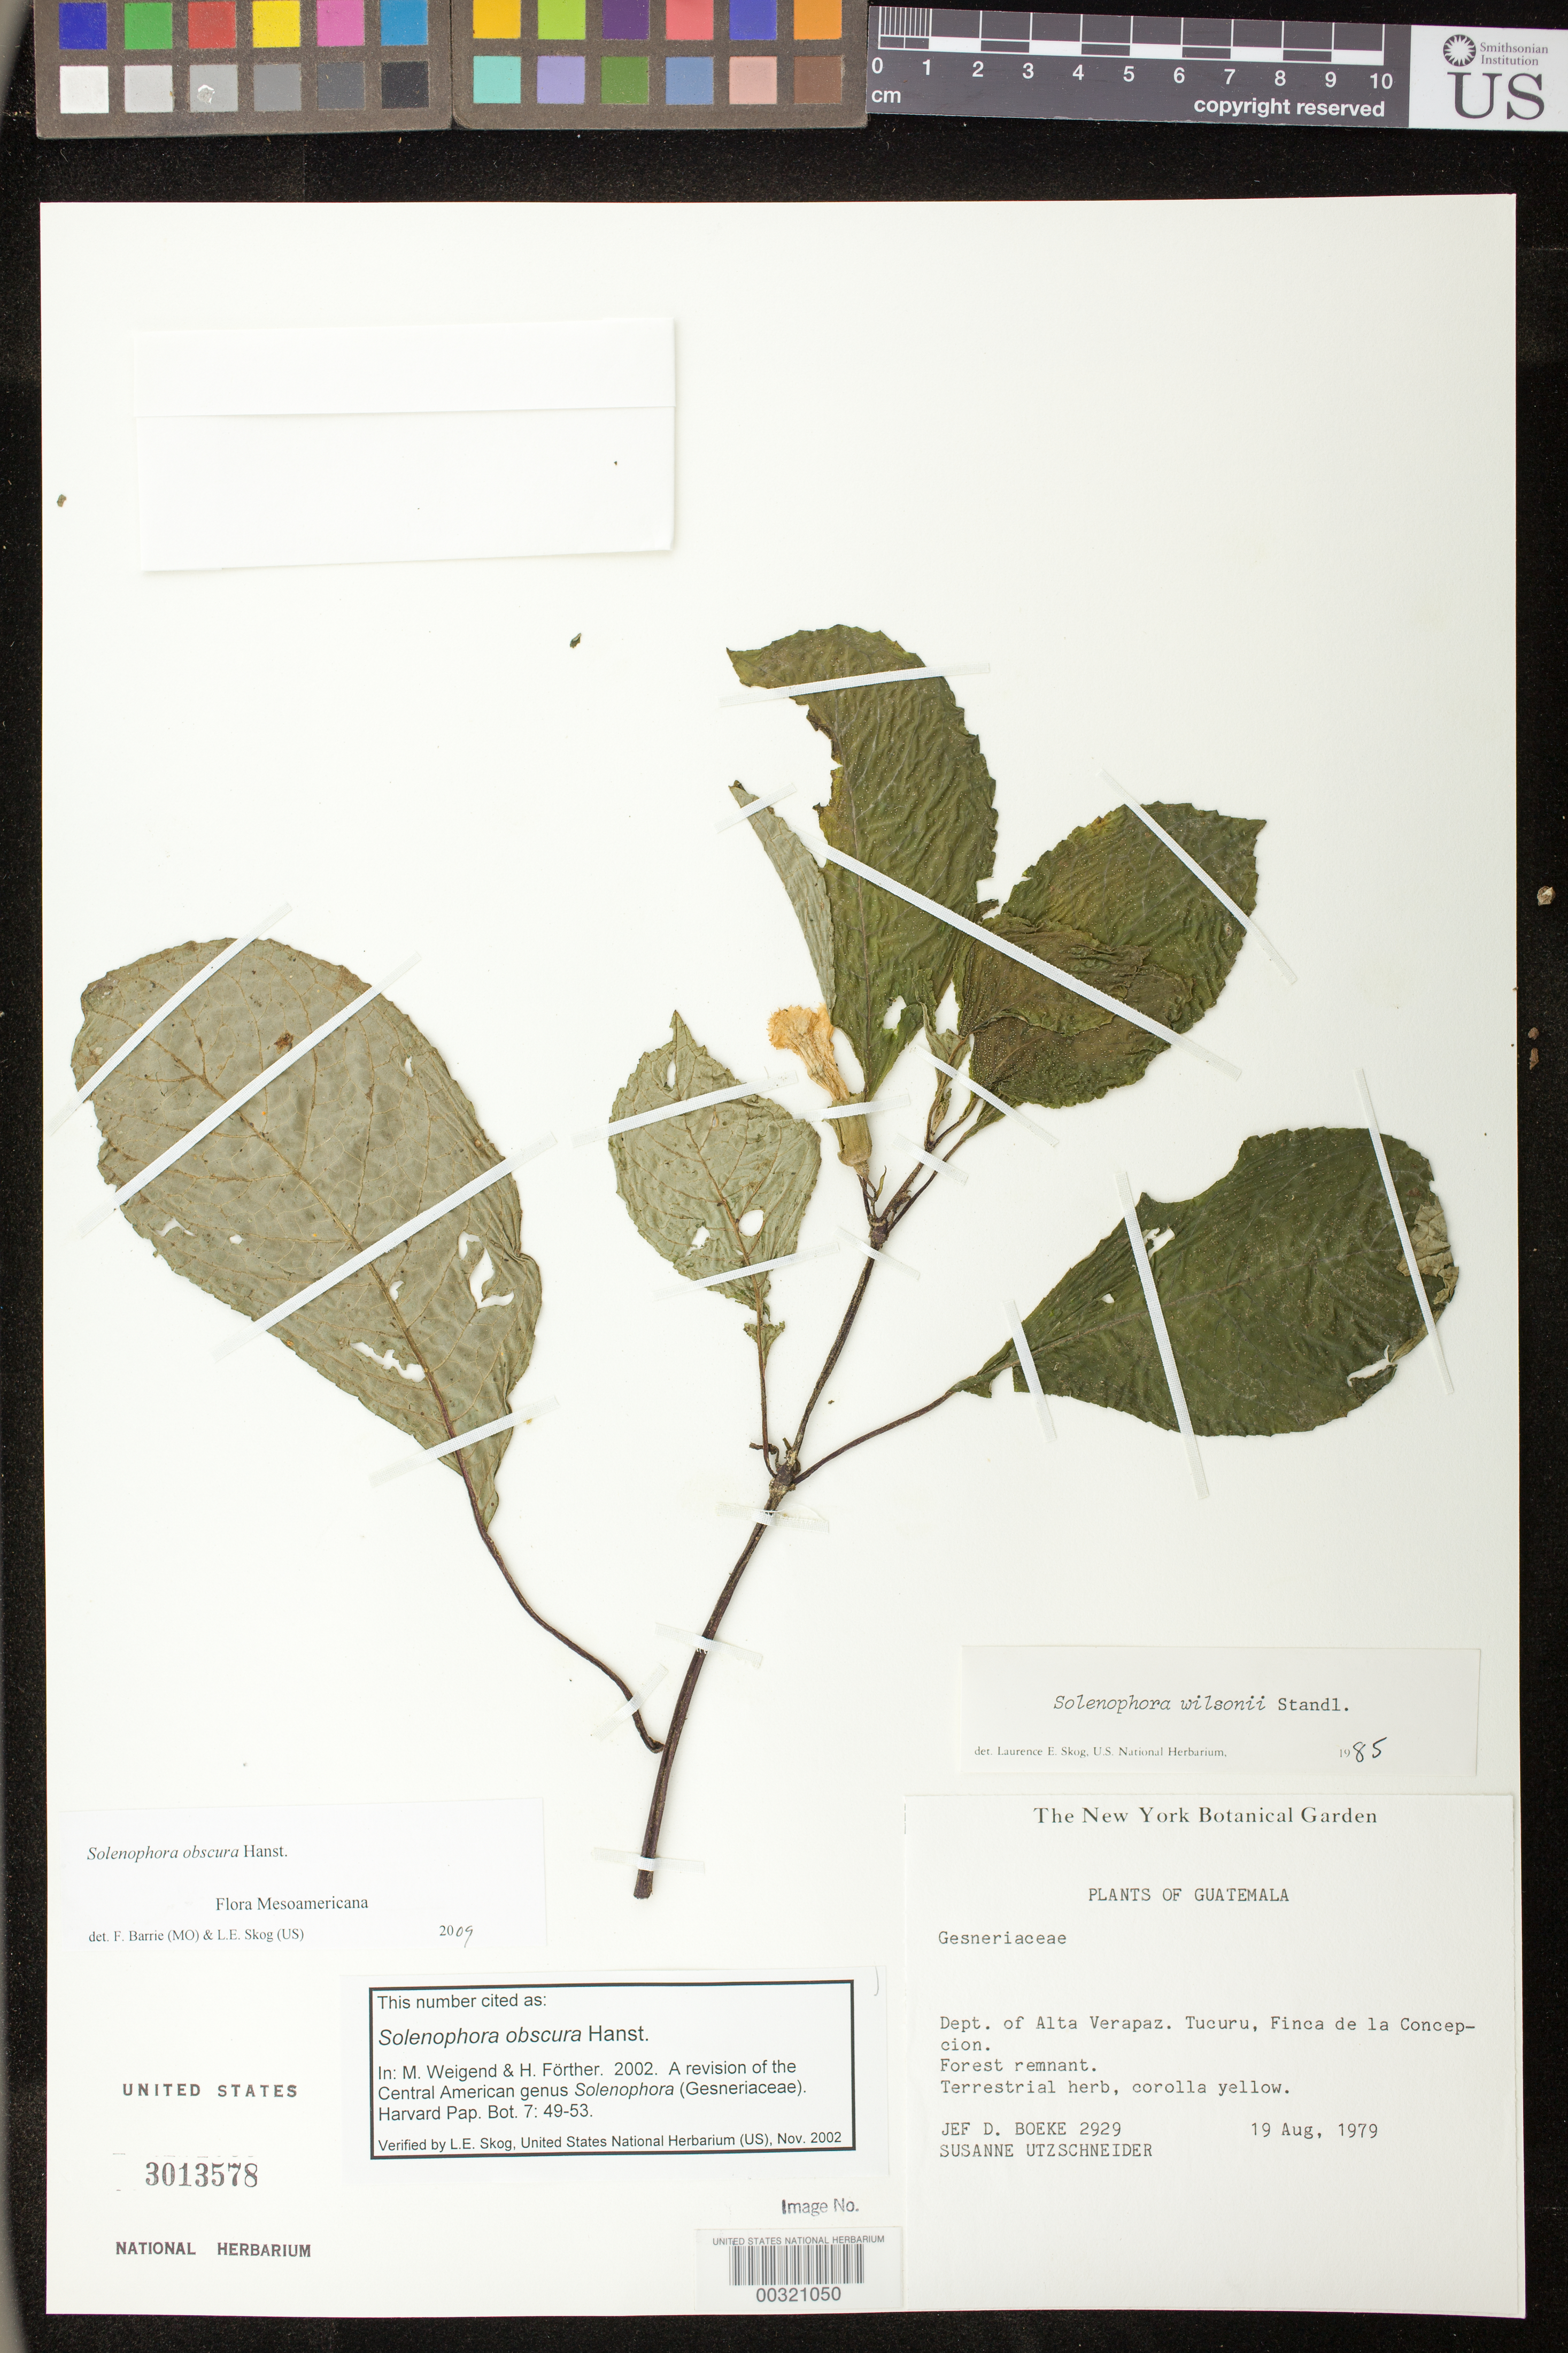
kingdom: Plantae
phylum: Tracheophyta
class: Magnoliopsida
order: Lamiales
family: Gesneriaceae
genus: Solenophora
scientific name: Solenophora obscura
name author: Hanst.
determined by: Weigend; Förther, Harald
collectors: J. D. Boeke & S. Utzschneider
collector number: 2929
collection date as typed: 19 Aug 1979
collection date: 1979-08-19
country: Guatemala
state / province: Alta Verapaz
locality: Tucuru, Finca de La Concepcion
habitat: Forest remnant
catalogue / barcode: US 3013578